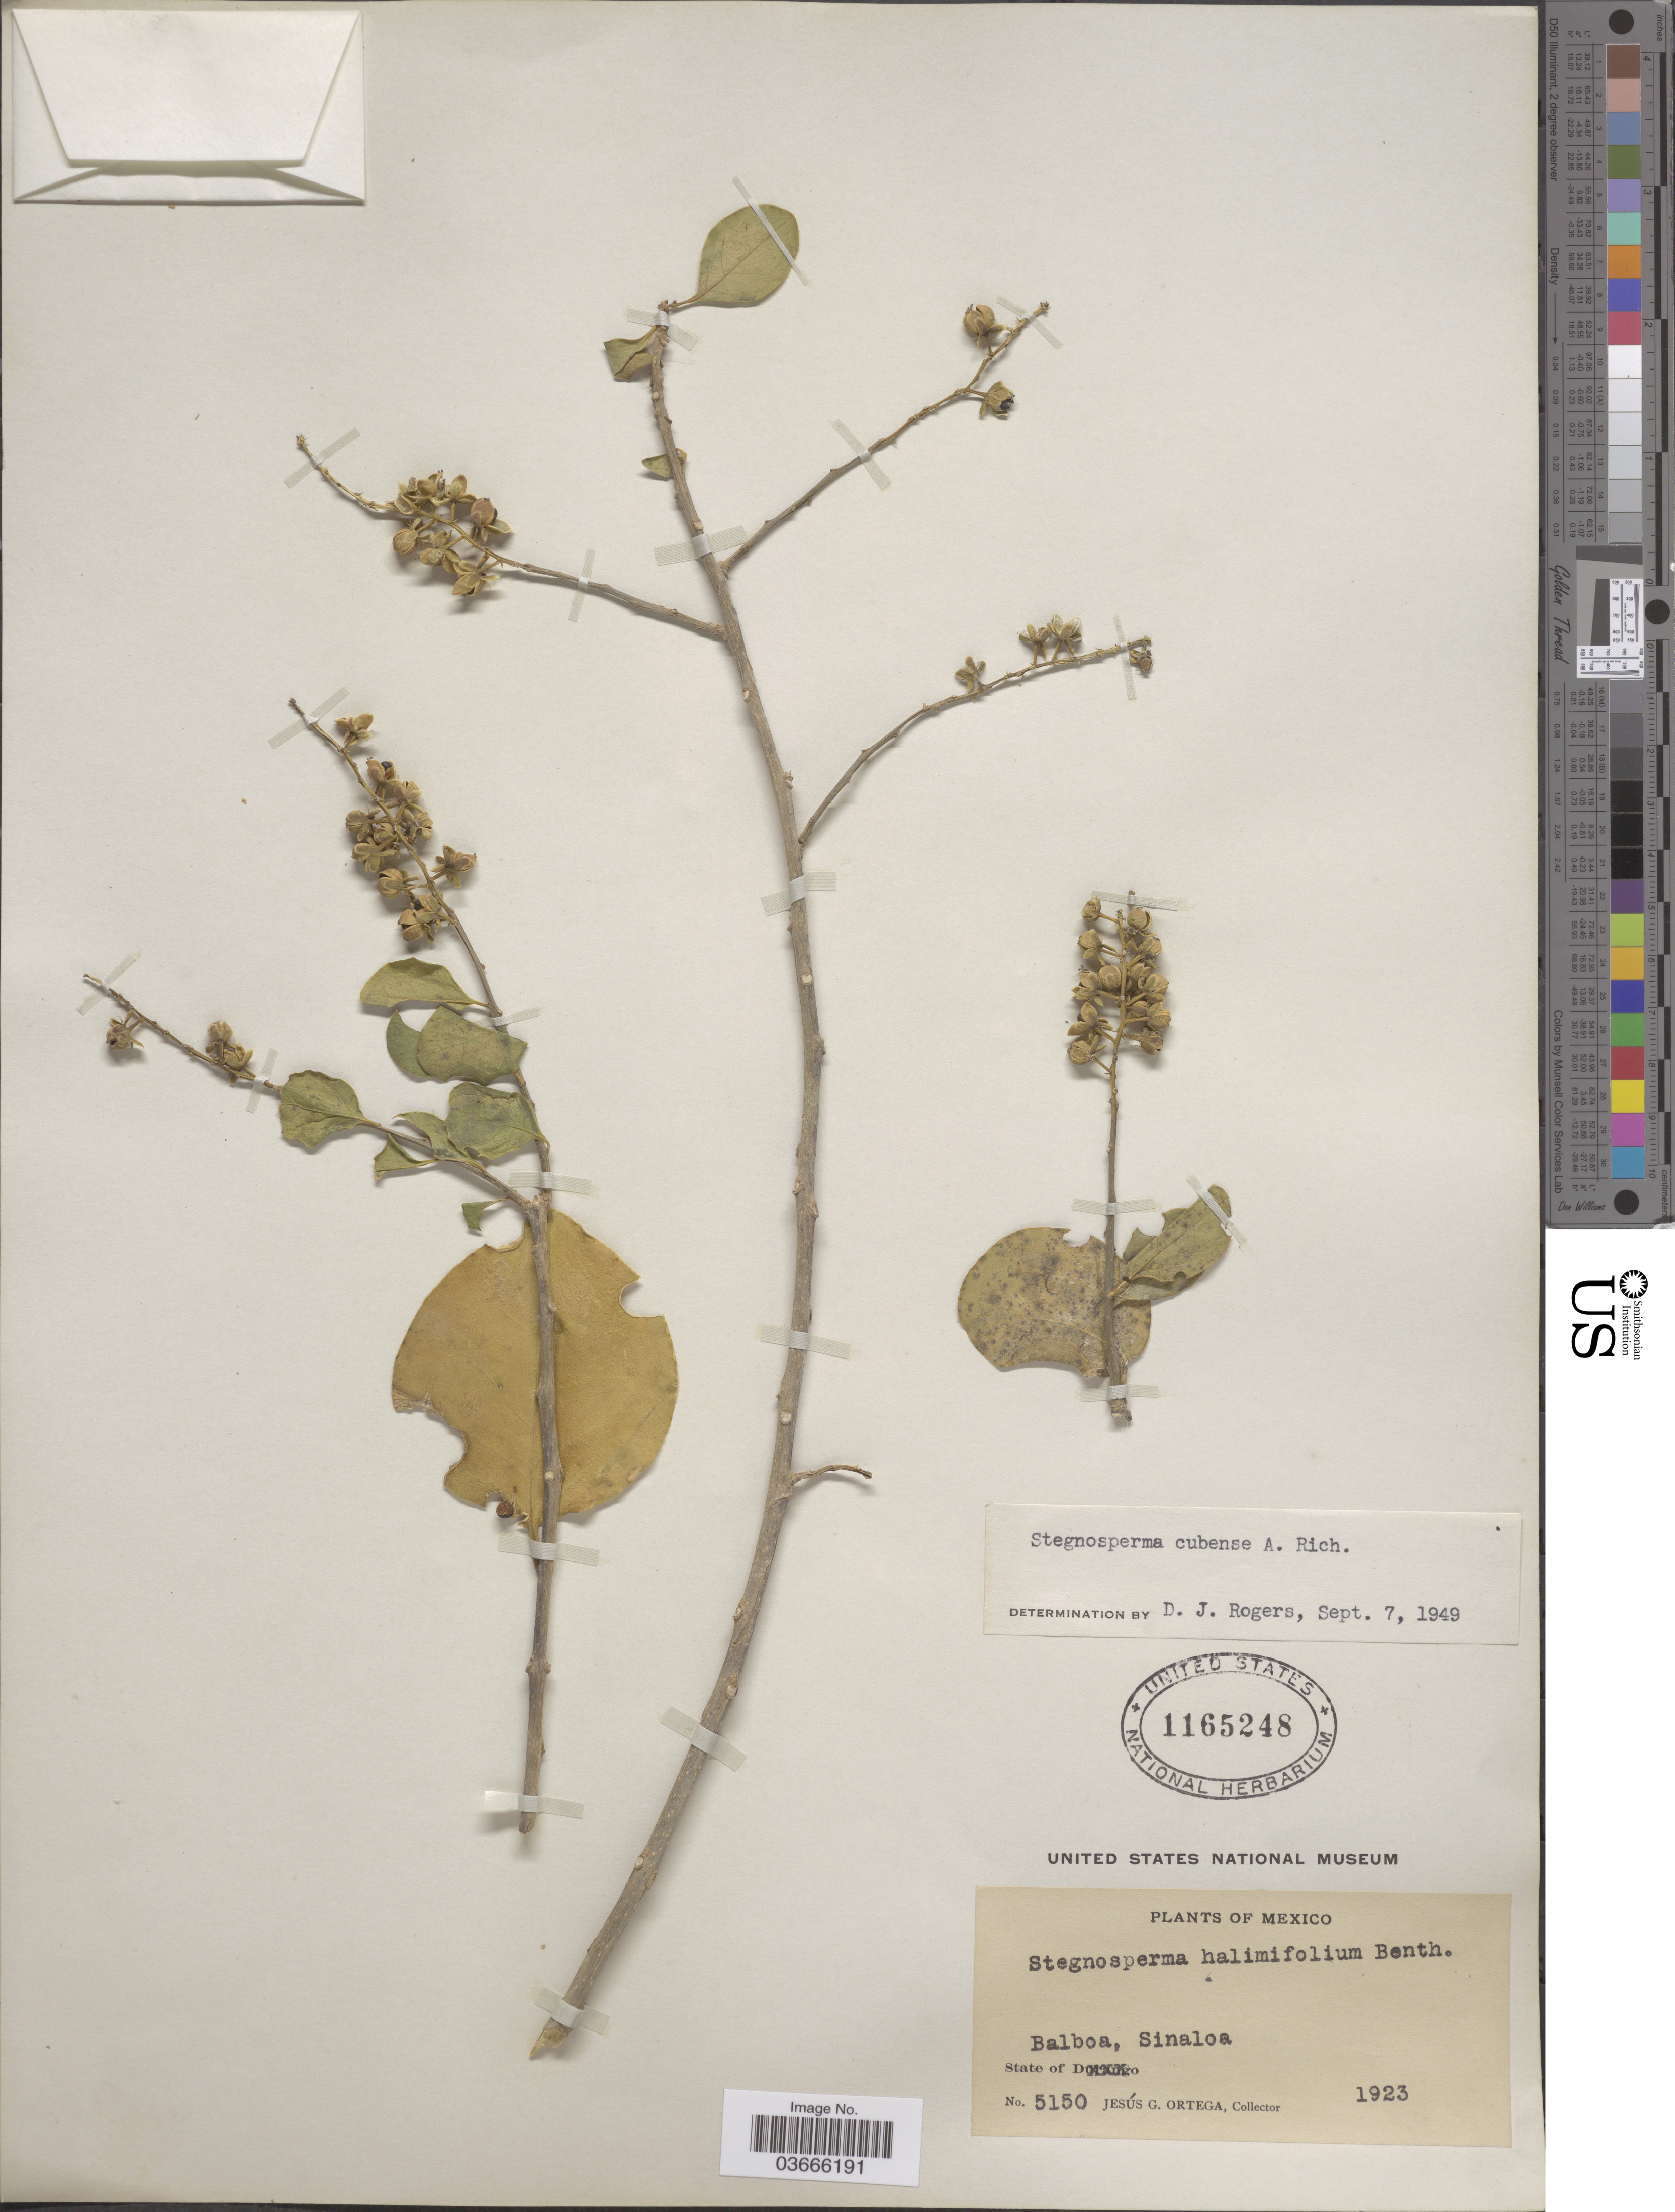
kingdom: Plantae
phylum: Tracheophyta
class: Magnoliopsida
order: Caryophyllales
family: Stegnospermataceae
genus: Stegnosperma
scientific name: Stegnosperma cubense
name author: A. Rich.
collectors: J. Ortega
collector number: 5150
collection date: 1923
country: Mexico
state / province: Sinaloa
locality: Balboa, Sinaloa.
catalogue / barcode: US 1165248